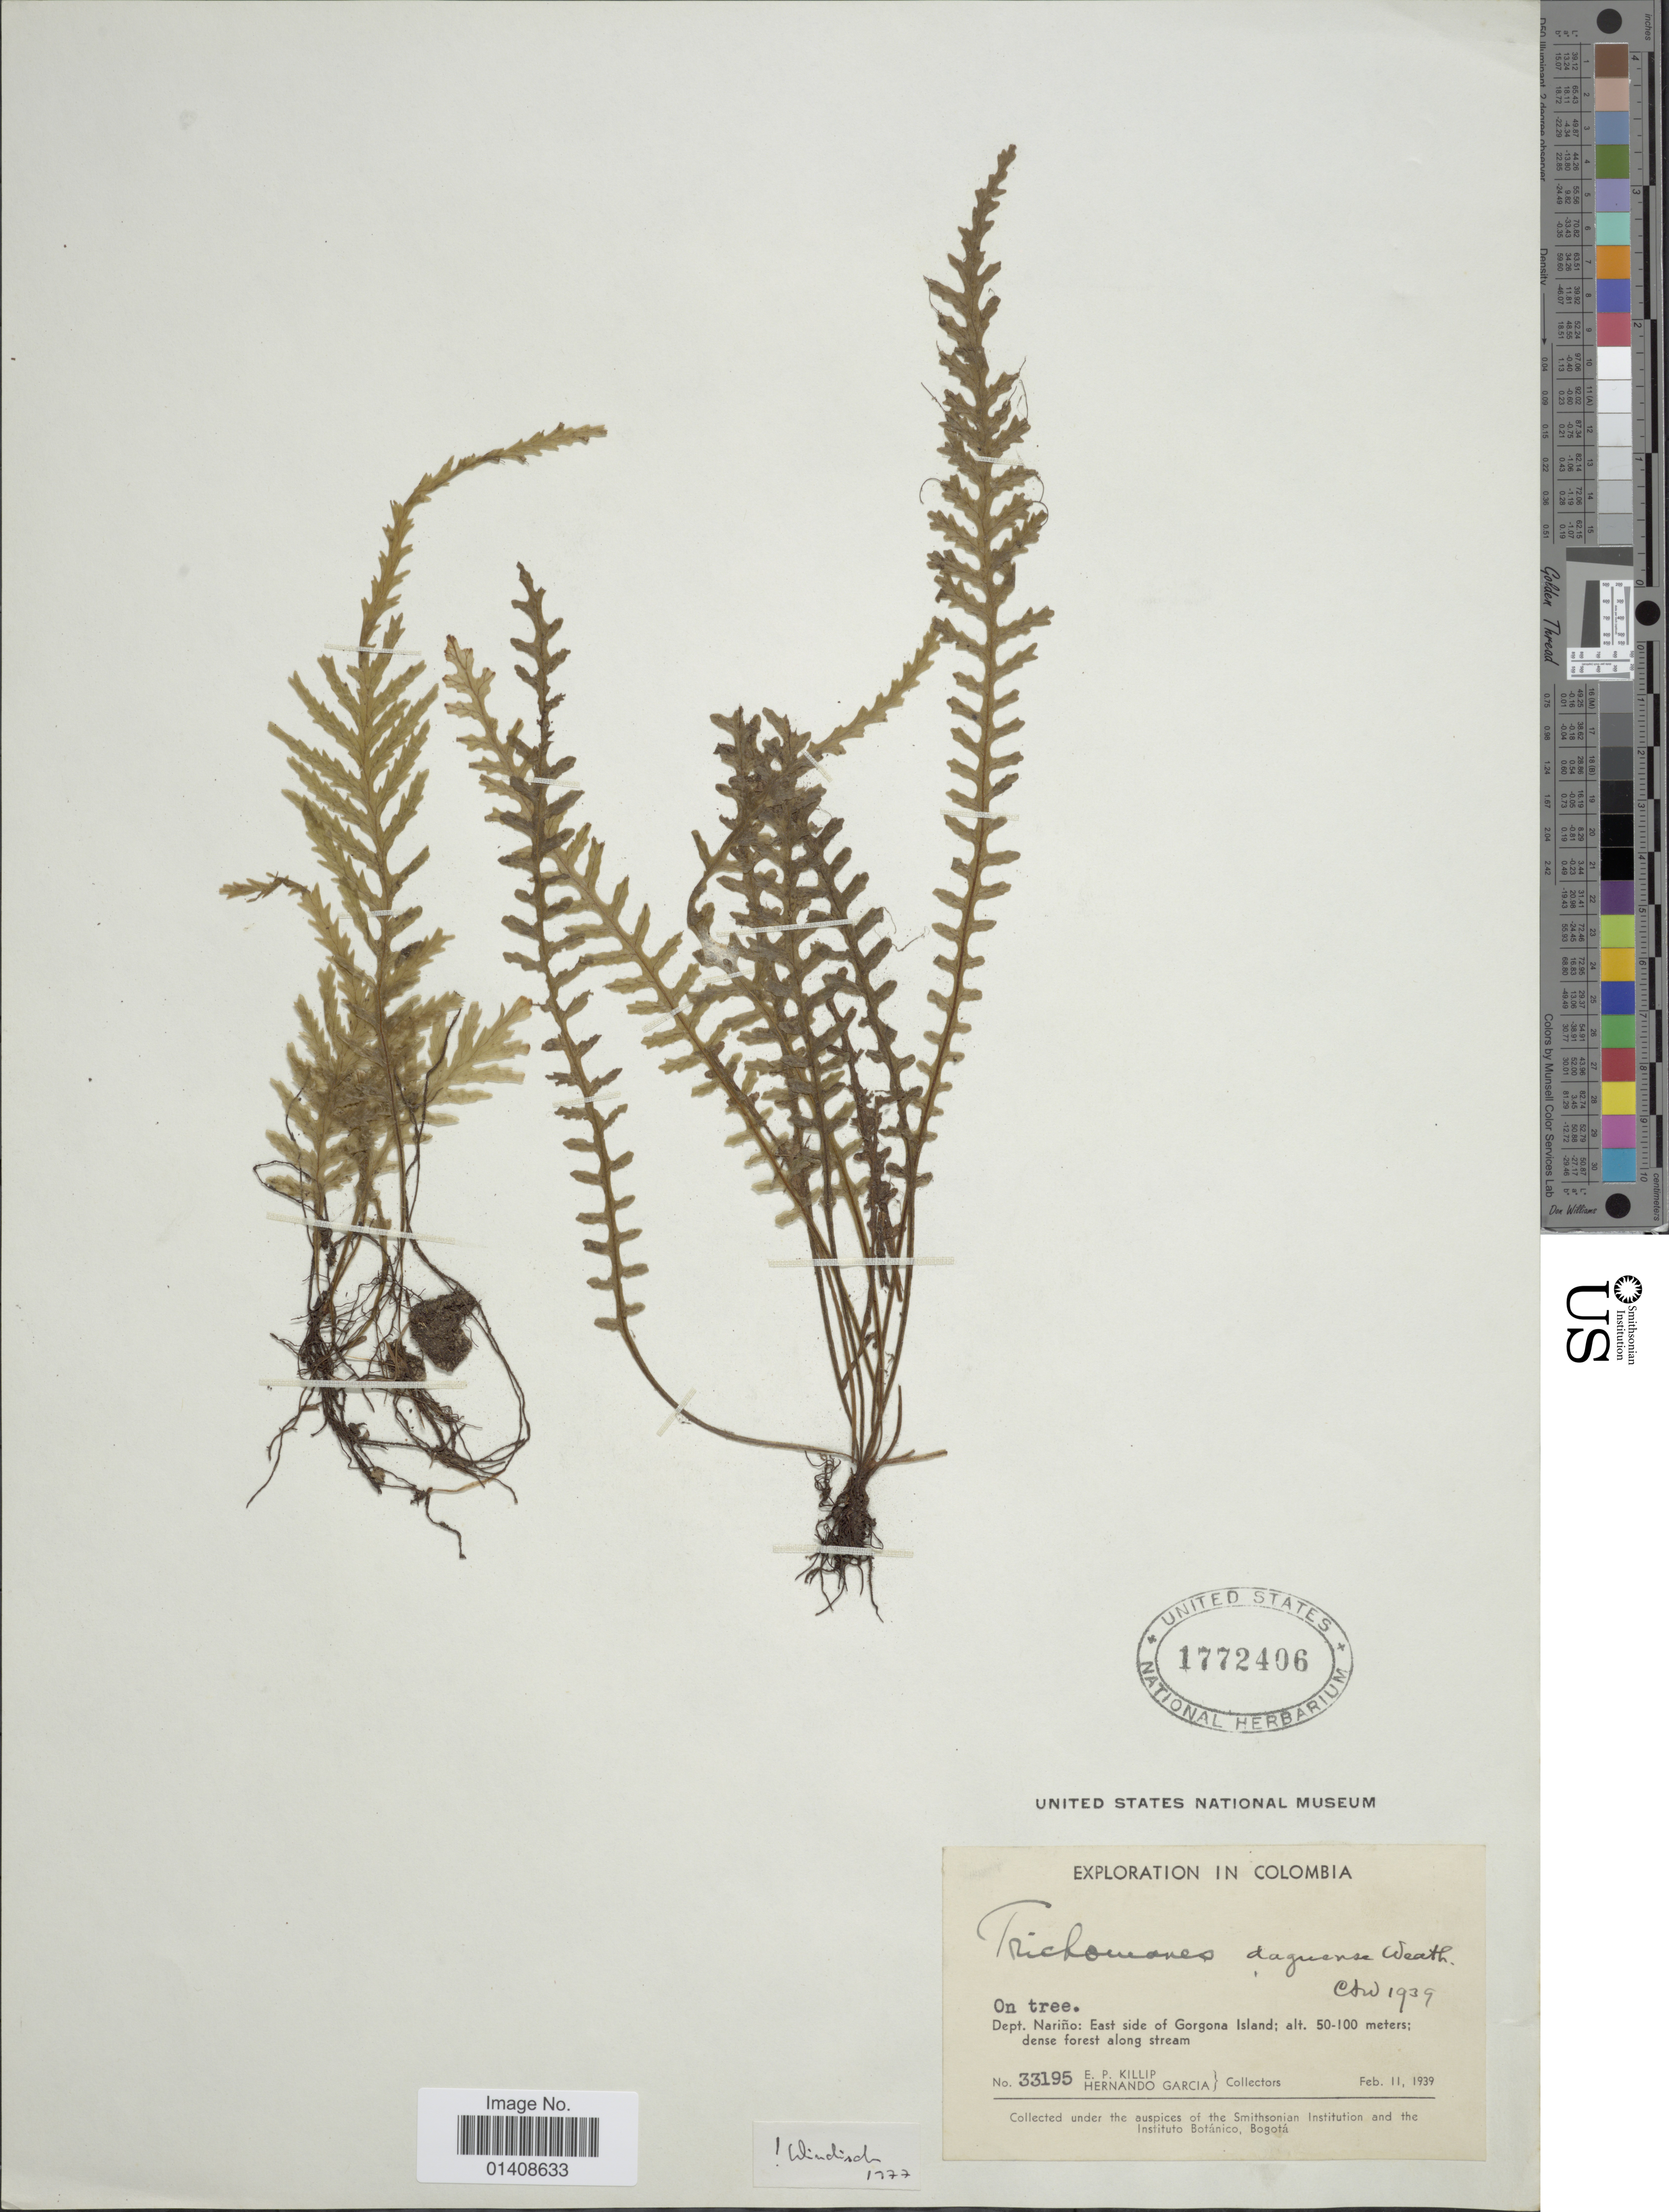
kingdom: Plantae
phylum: Tracheophyta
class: Polypodiopsida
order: Hymenophyllales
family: Hymenophyllaceae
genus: Trichomanes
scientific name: Trichomanes delicatum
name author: Bosch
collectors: E. P. Killip & H. Garcia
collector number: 33195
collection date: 1939-02-11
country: Colombia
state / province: Nariño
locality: East side of Gorgona Island.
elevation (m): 50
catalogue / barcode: US 1772406